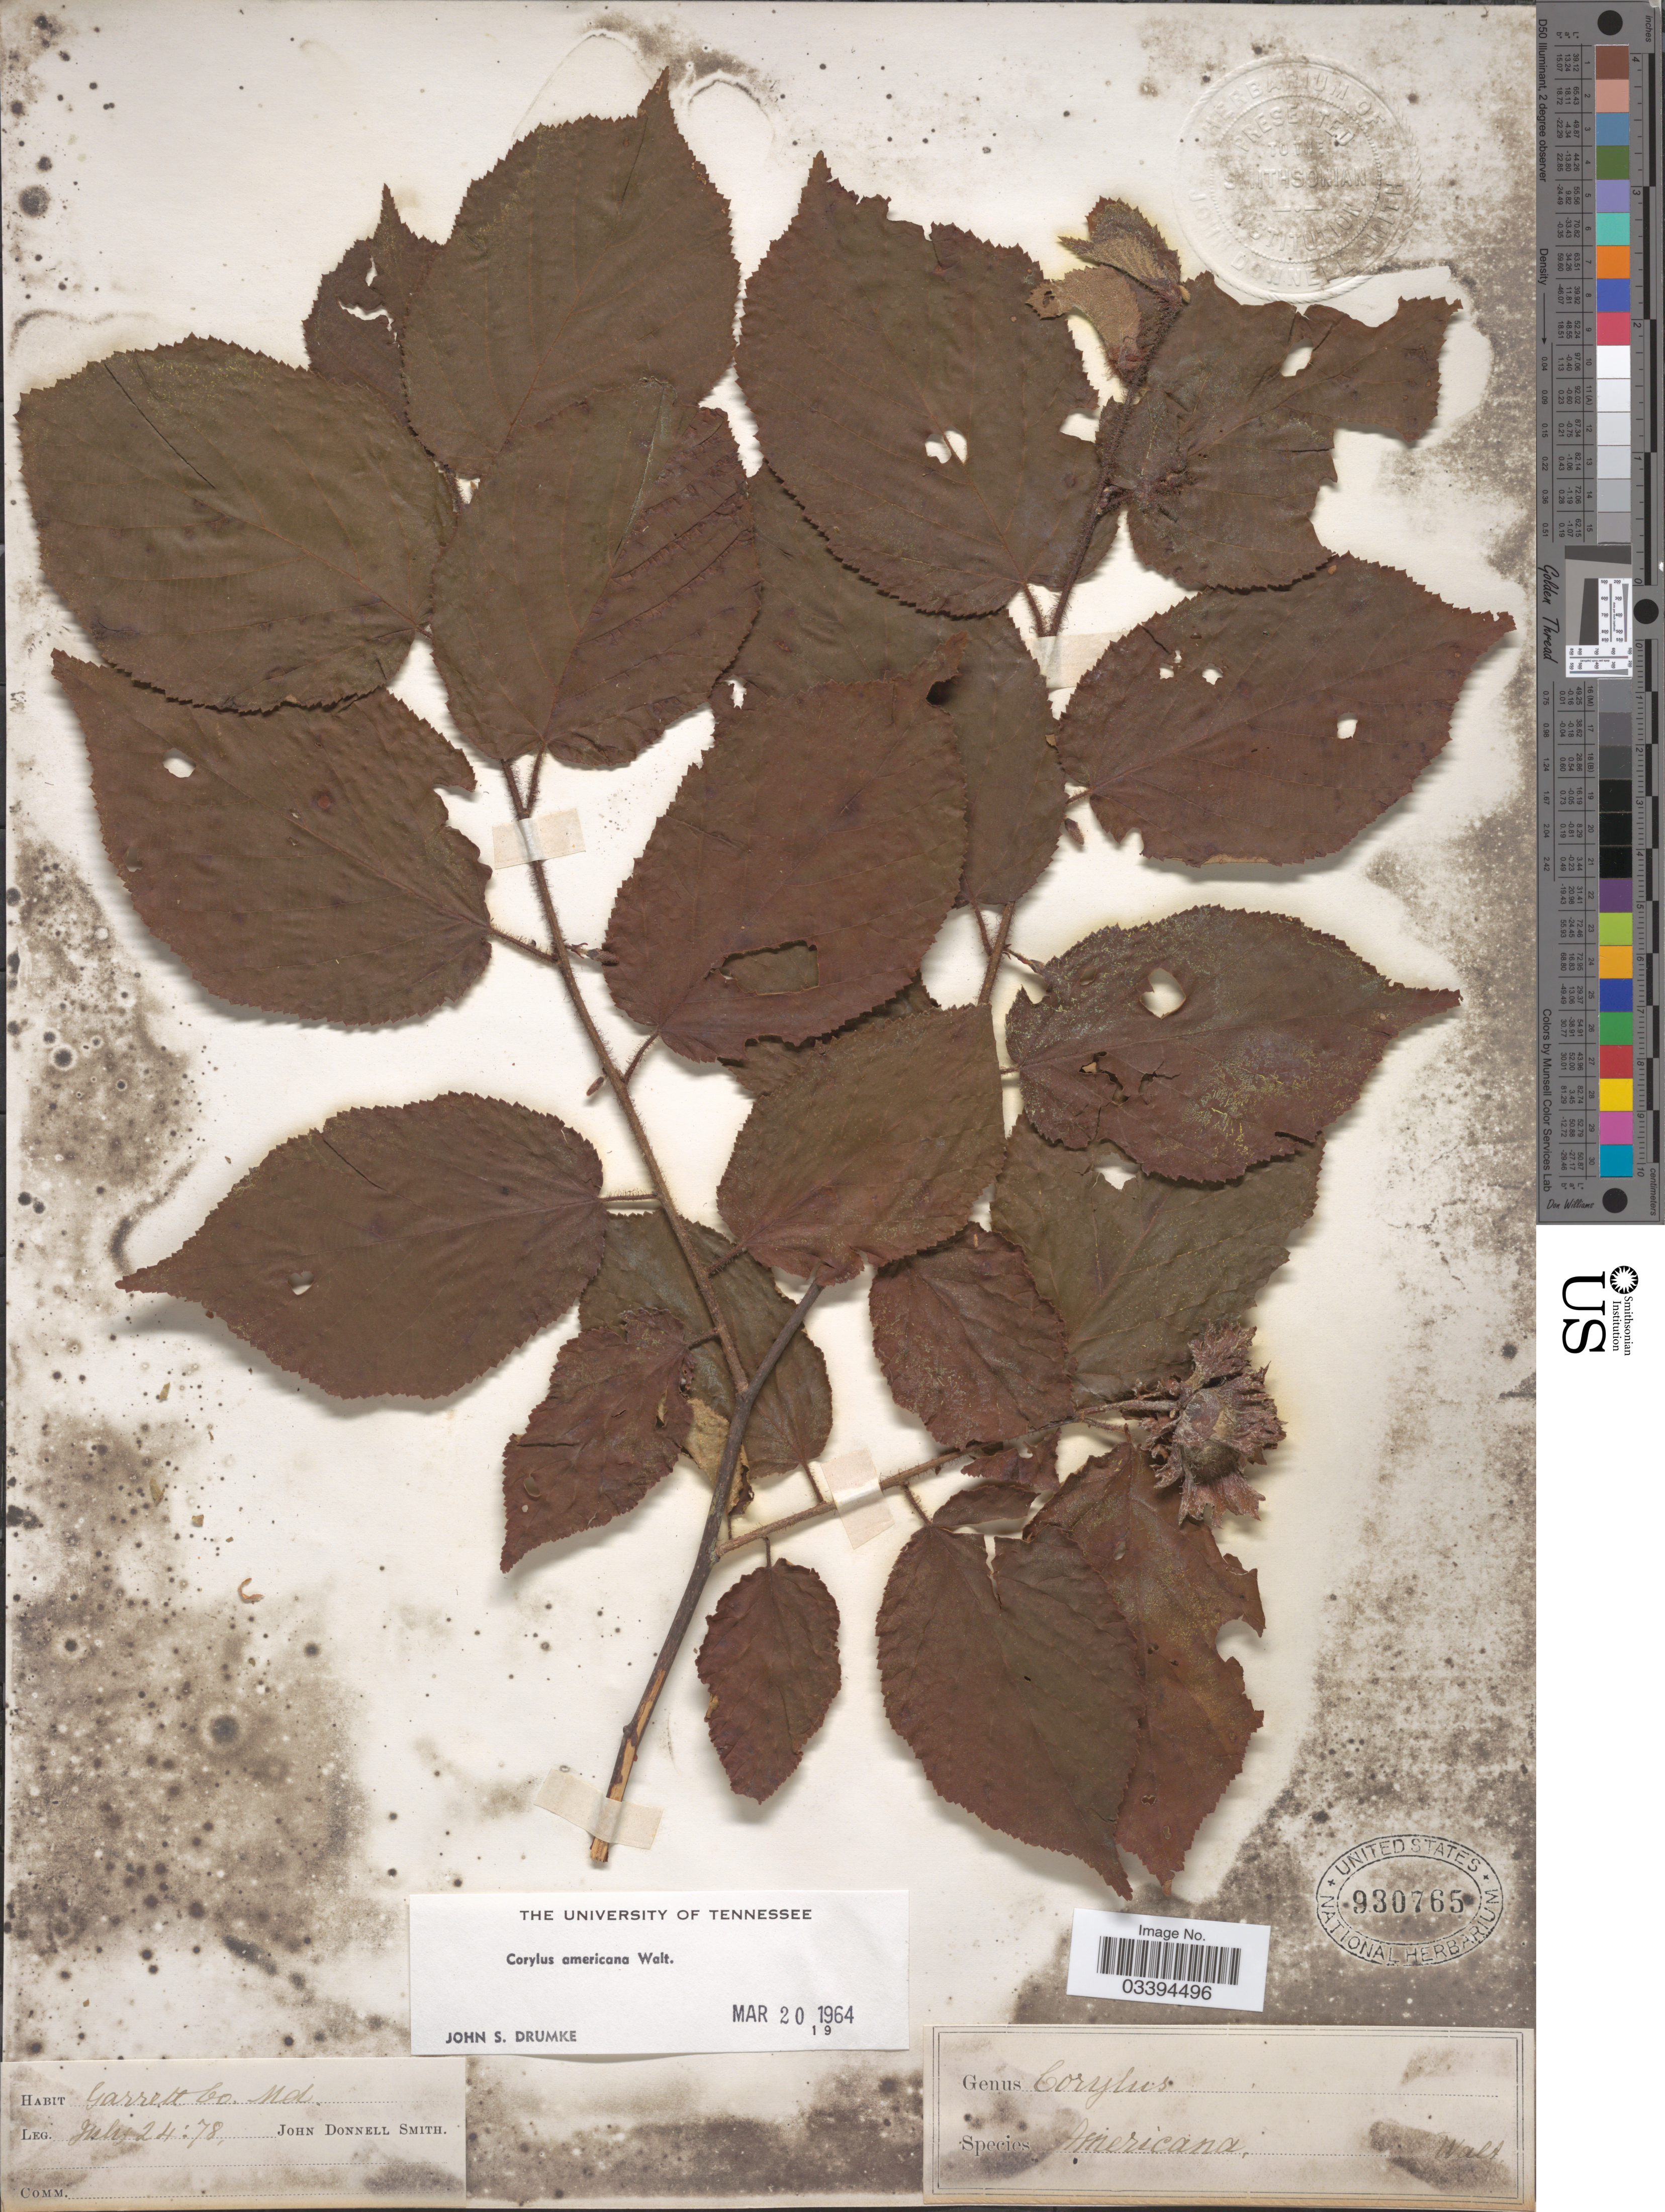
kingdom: Plantae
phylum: Tracheophyta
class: Magnoliopsida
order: Fagales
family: Betulaceae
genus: Corylus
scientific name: Corylus americana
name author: Walter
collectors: J. Donnell Smith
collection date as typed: Transcribed d/m/y: 24/7/78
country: United States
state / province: Maryland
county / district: Garrett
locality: Garrett Co.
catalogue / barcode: US 930765